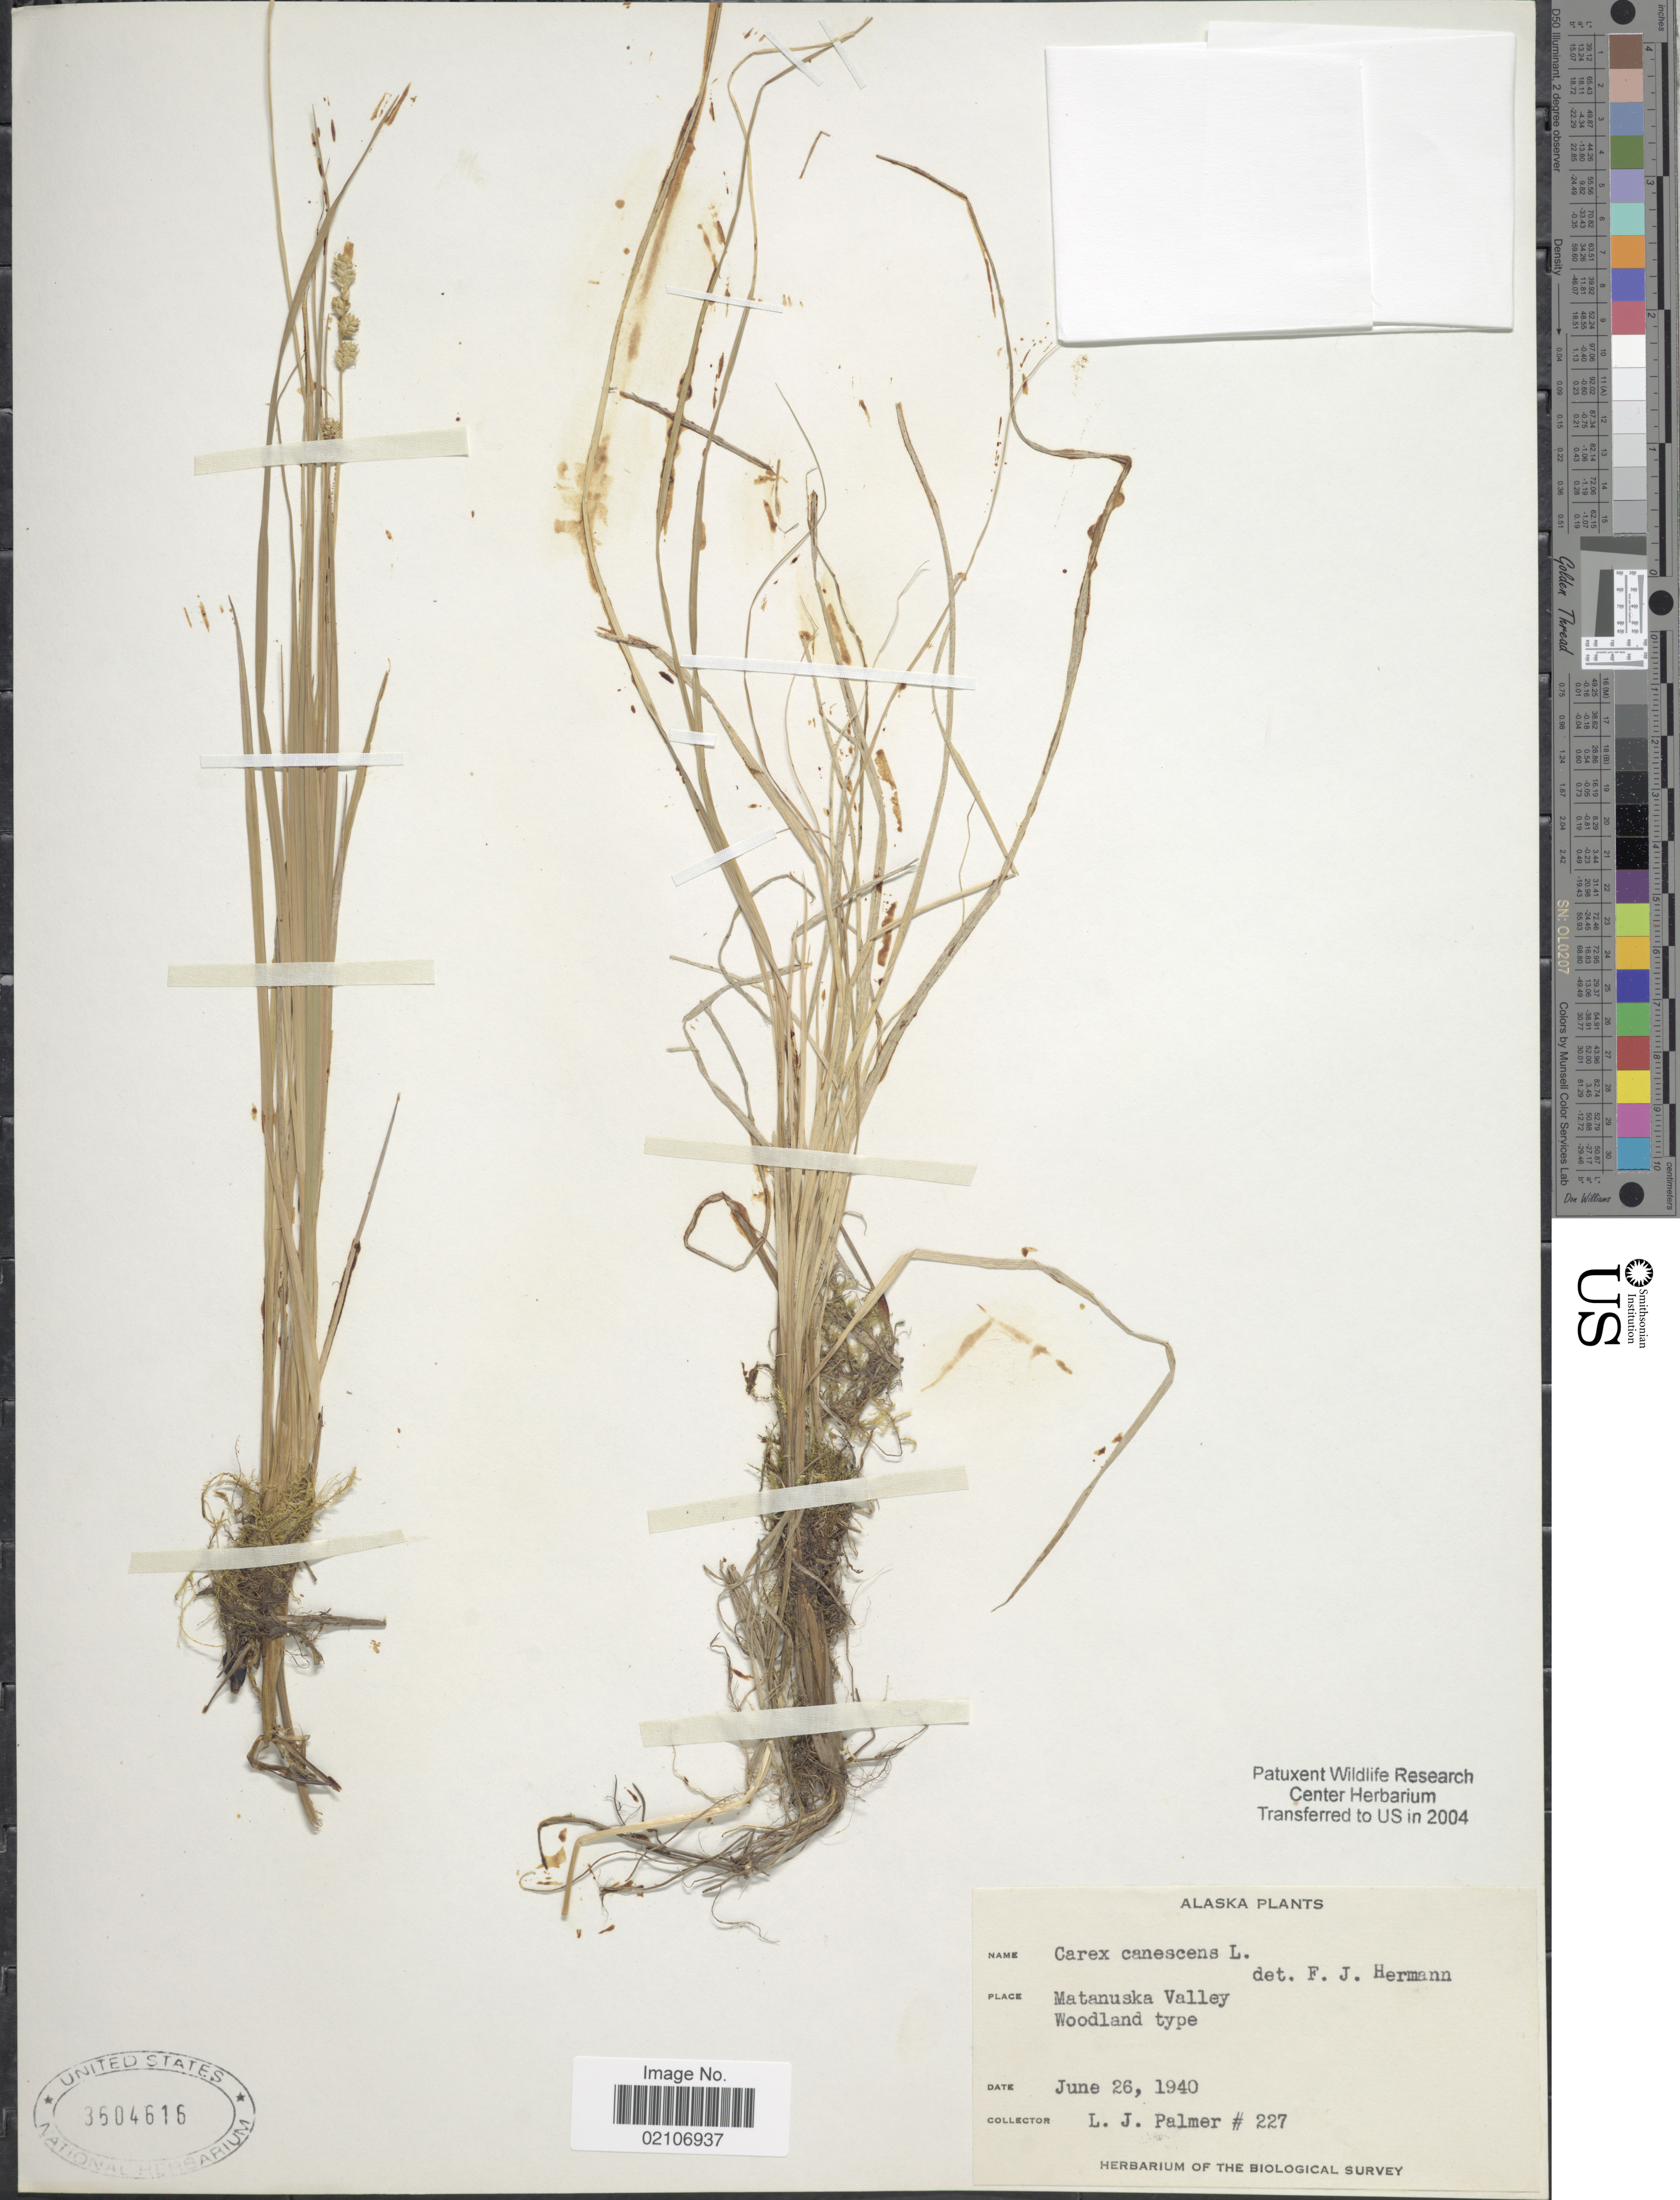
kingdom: Plantae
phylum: Tracheophyta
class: Liliopsida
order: Poales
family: Cyperaceae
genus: Carex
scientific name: Carex canescens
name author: L.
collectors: L. J. Palmer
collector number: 227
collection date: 1940-06-26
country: United States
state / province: Alaska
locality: Alaska.Matanuka Valley Woodland type.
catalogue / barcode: US 3604616